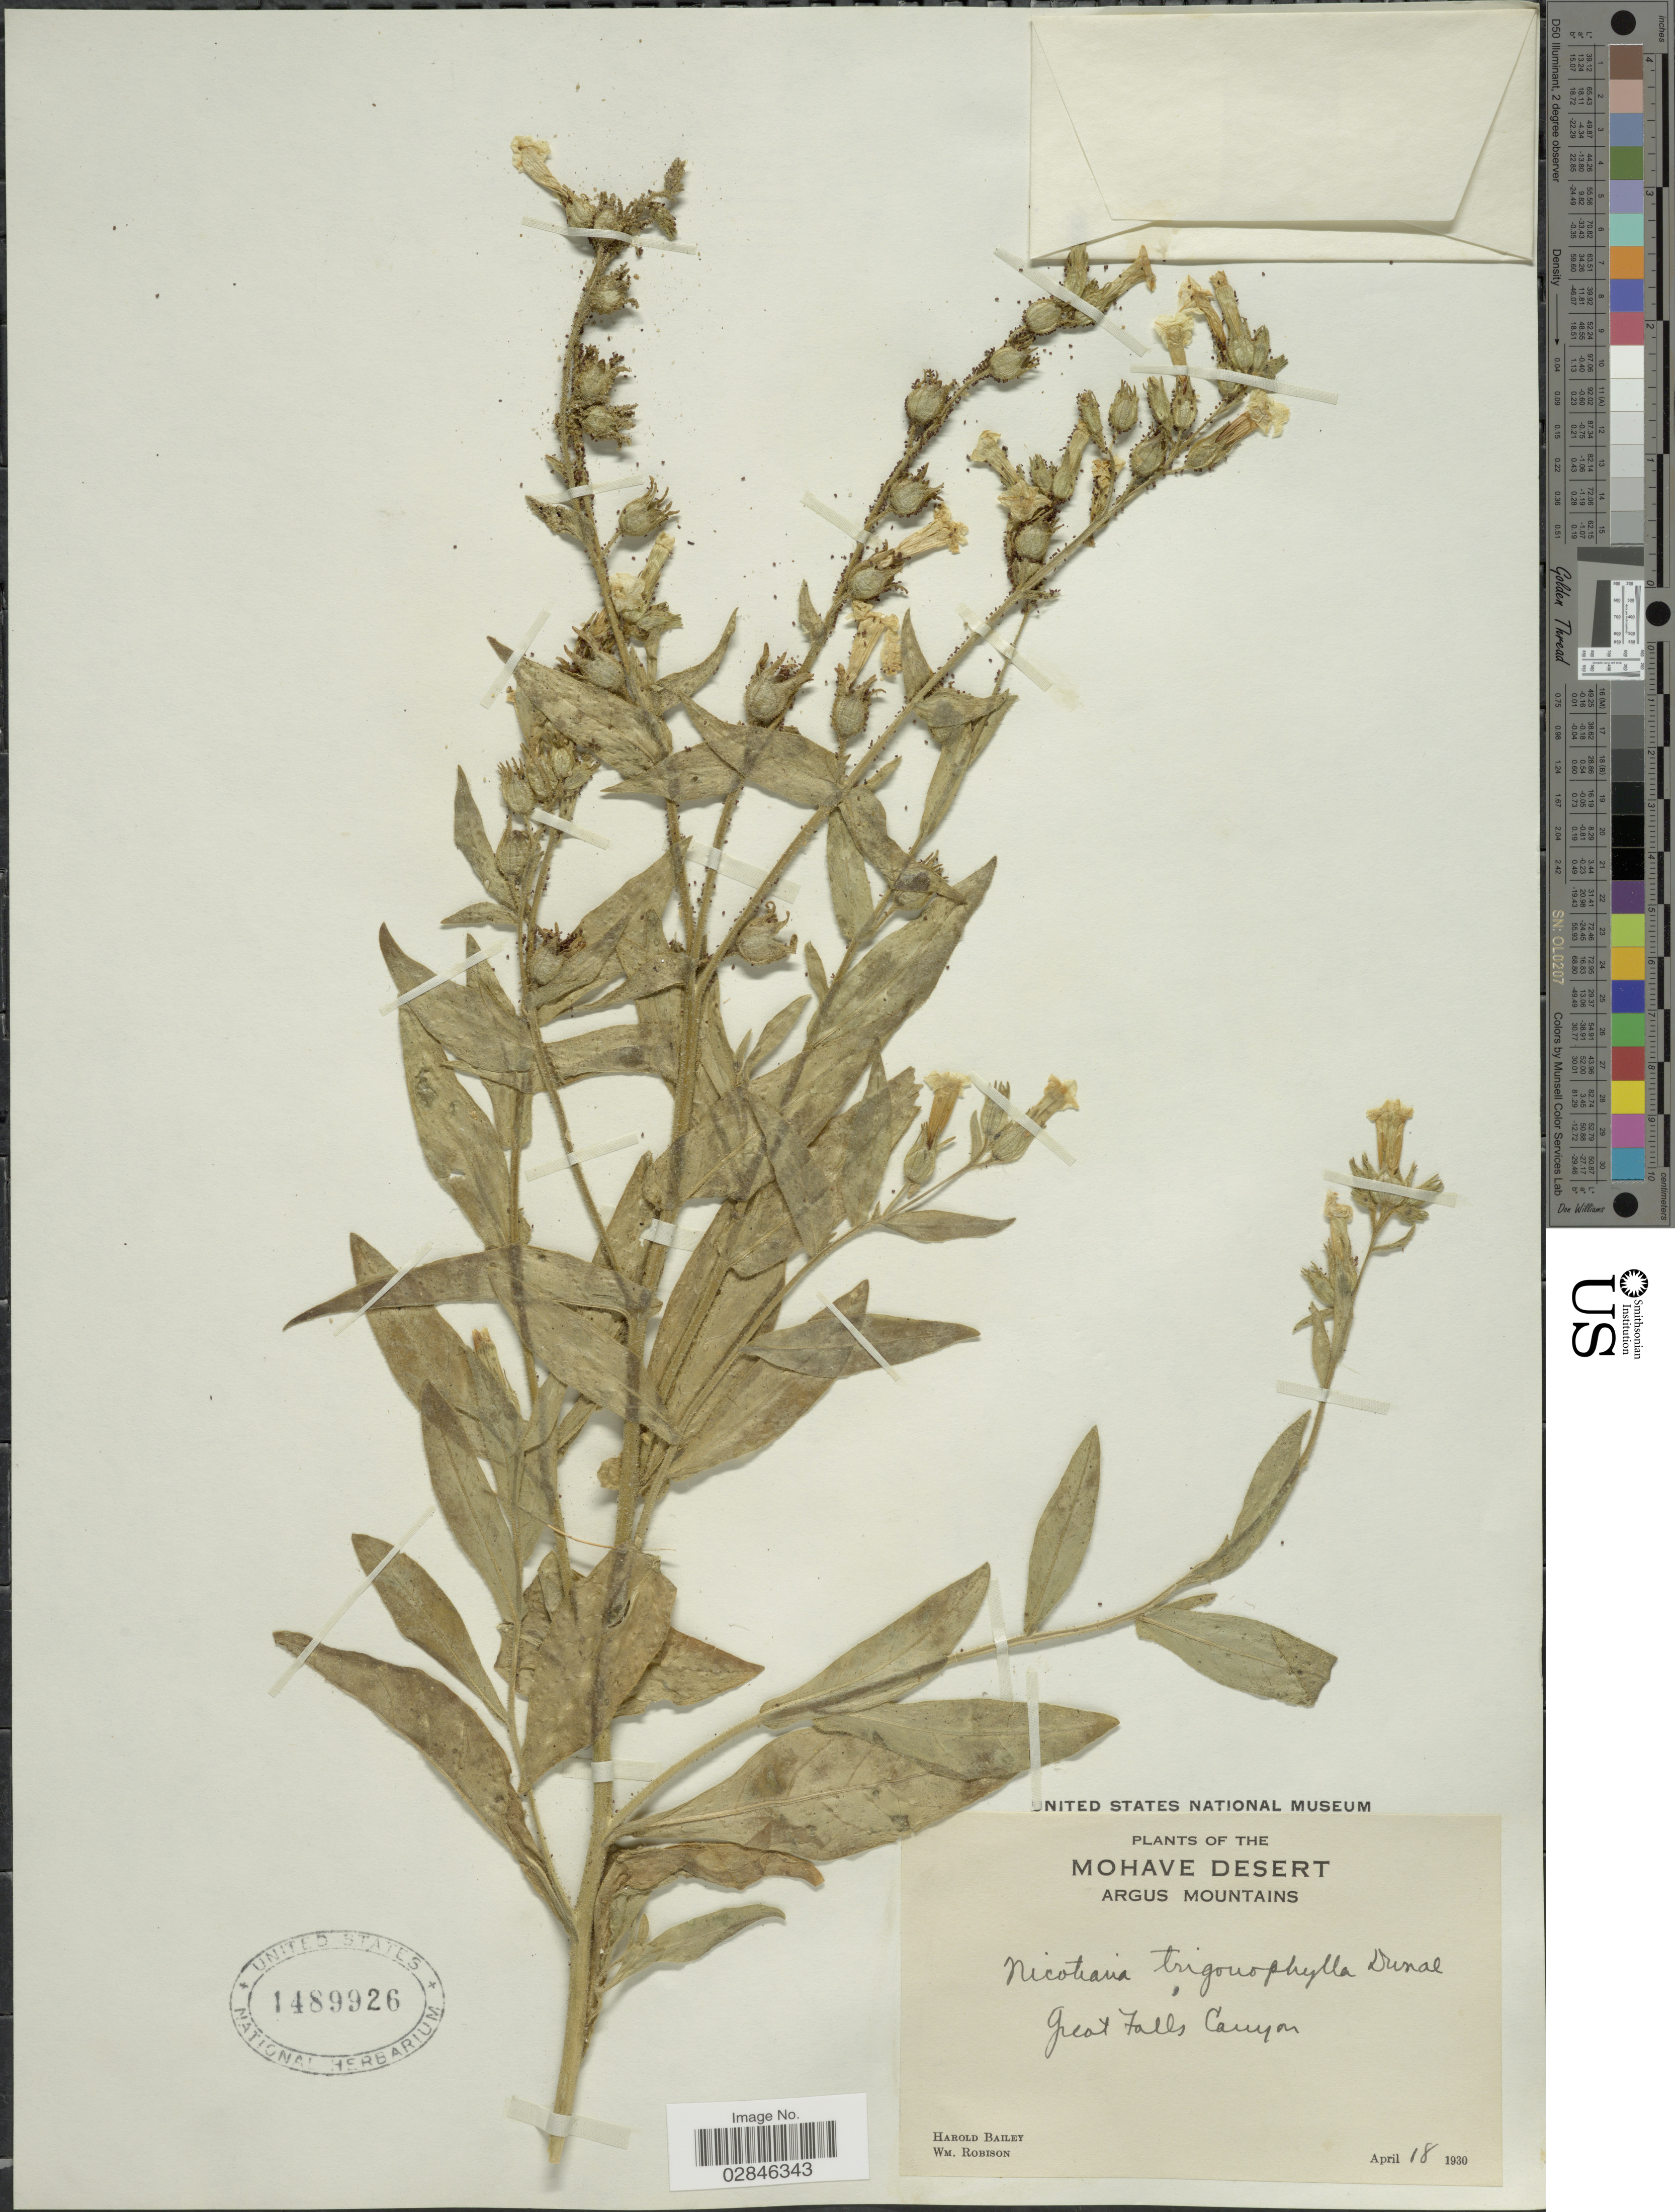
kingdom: Plantae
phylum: Tracheophyta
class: Magnoliopsida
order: Solanales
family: Solanaceae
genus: Nicotiana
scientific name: Nicotiana trigonophylla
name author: Dunal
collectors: H. Bailey & W. Robison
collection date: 1930-04-18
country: United States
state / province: California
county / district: Kern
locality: Mohave Desert, Argus Mountains, Great Falls Canyon.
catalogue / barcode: US 1489926